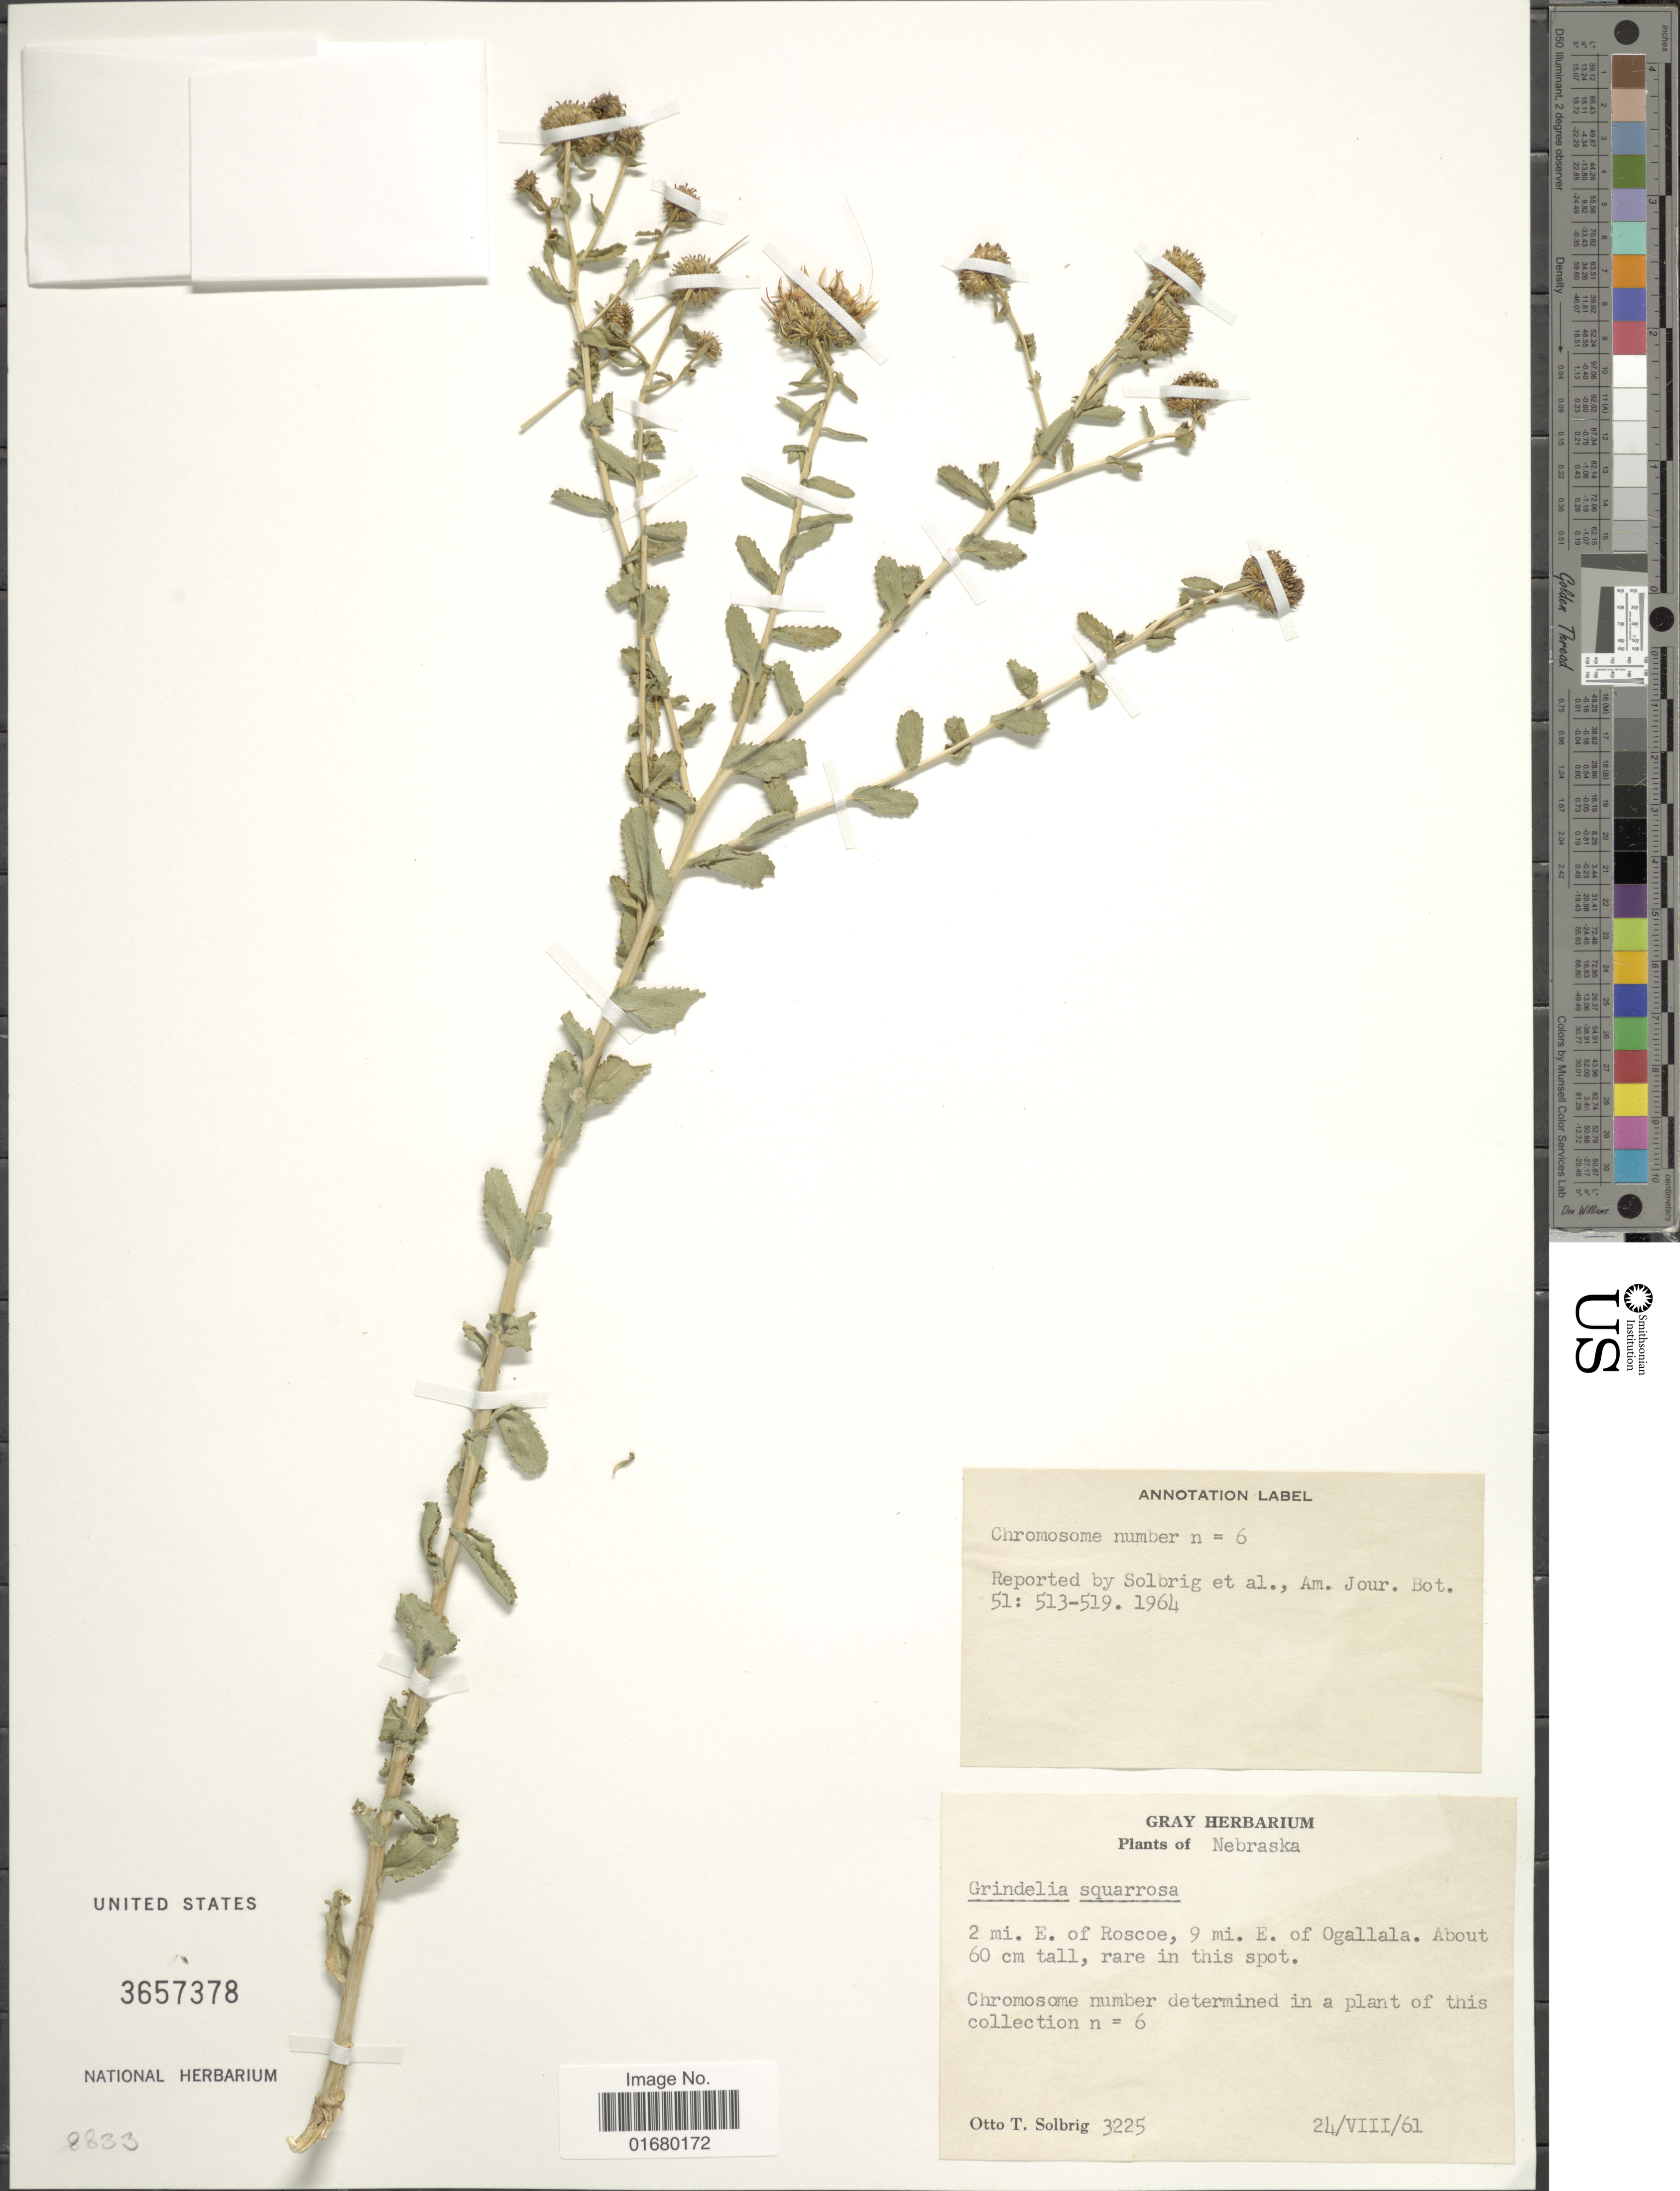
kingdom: Plantae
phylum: Tracheophyta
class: Magnoliopsida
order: Asterales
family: Asteraceae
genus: Grindelia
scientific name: Grindelia squarrosa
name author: (Pursh) Dunal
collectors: O. T. Solbrig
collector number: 3225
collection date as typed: Transcribed d/m/y: 24/8/61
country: United States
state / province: Nebraska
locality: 2 mi. E. of Roscoe, 9 mi. E. of Ogallalla.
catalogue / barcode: US 3657378